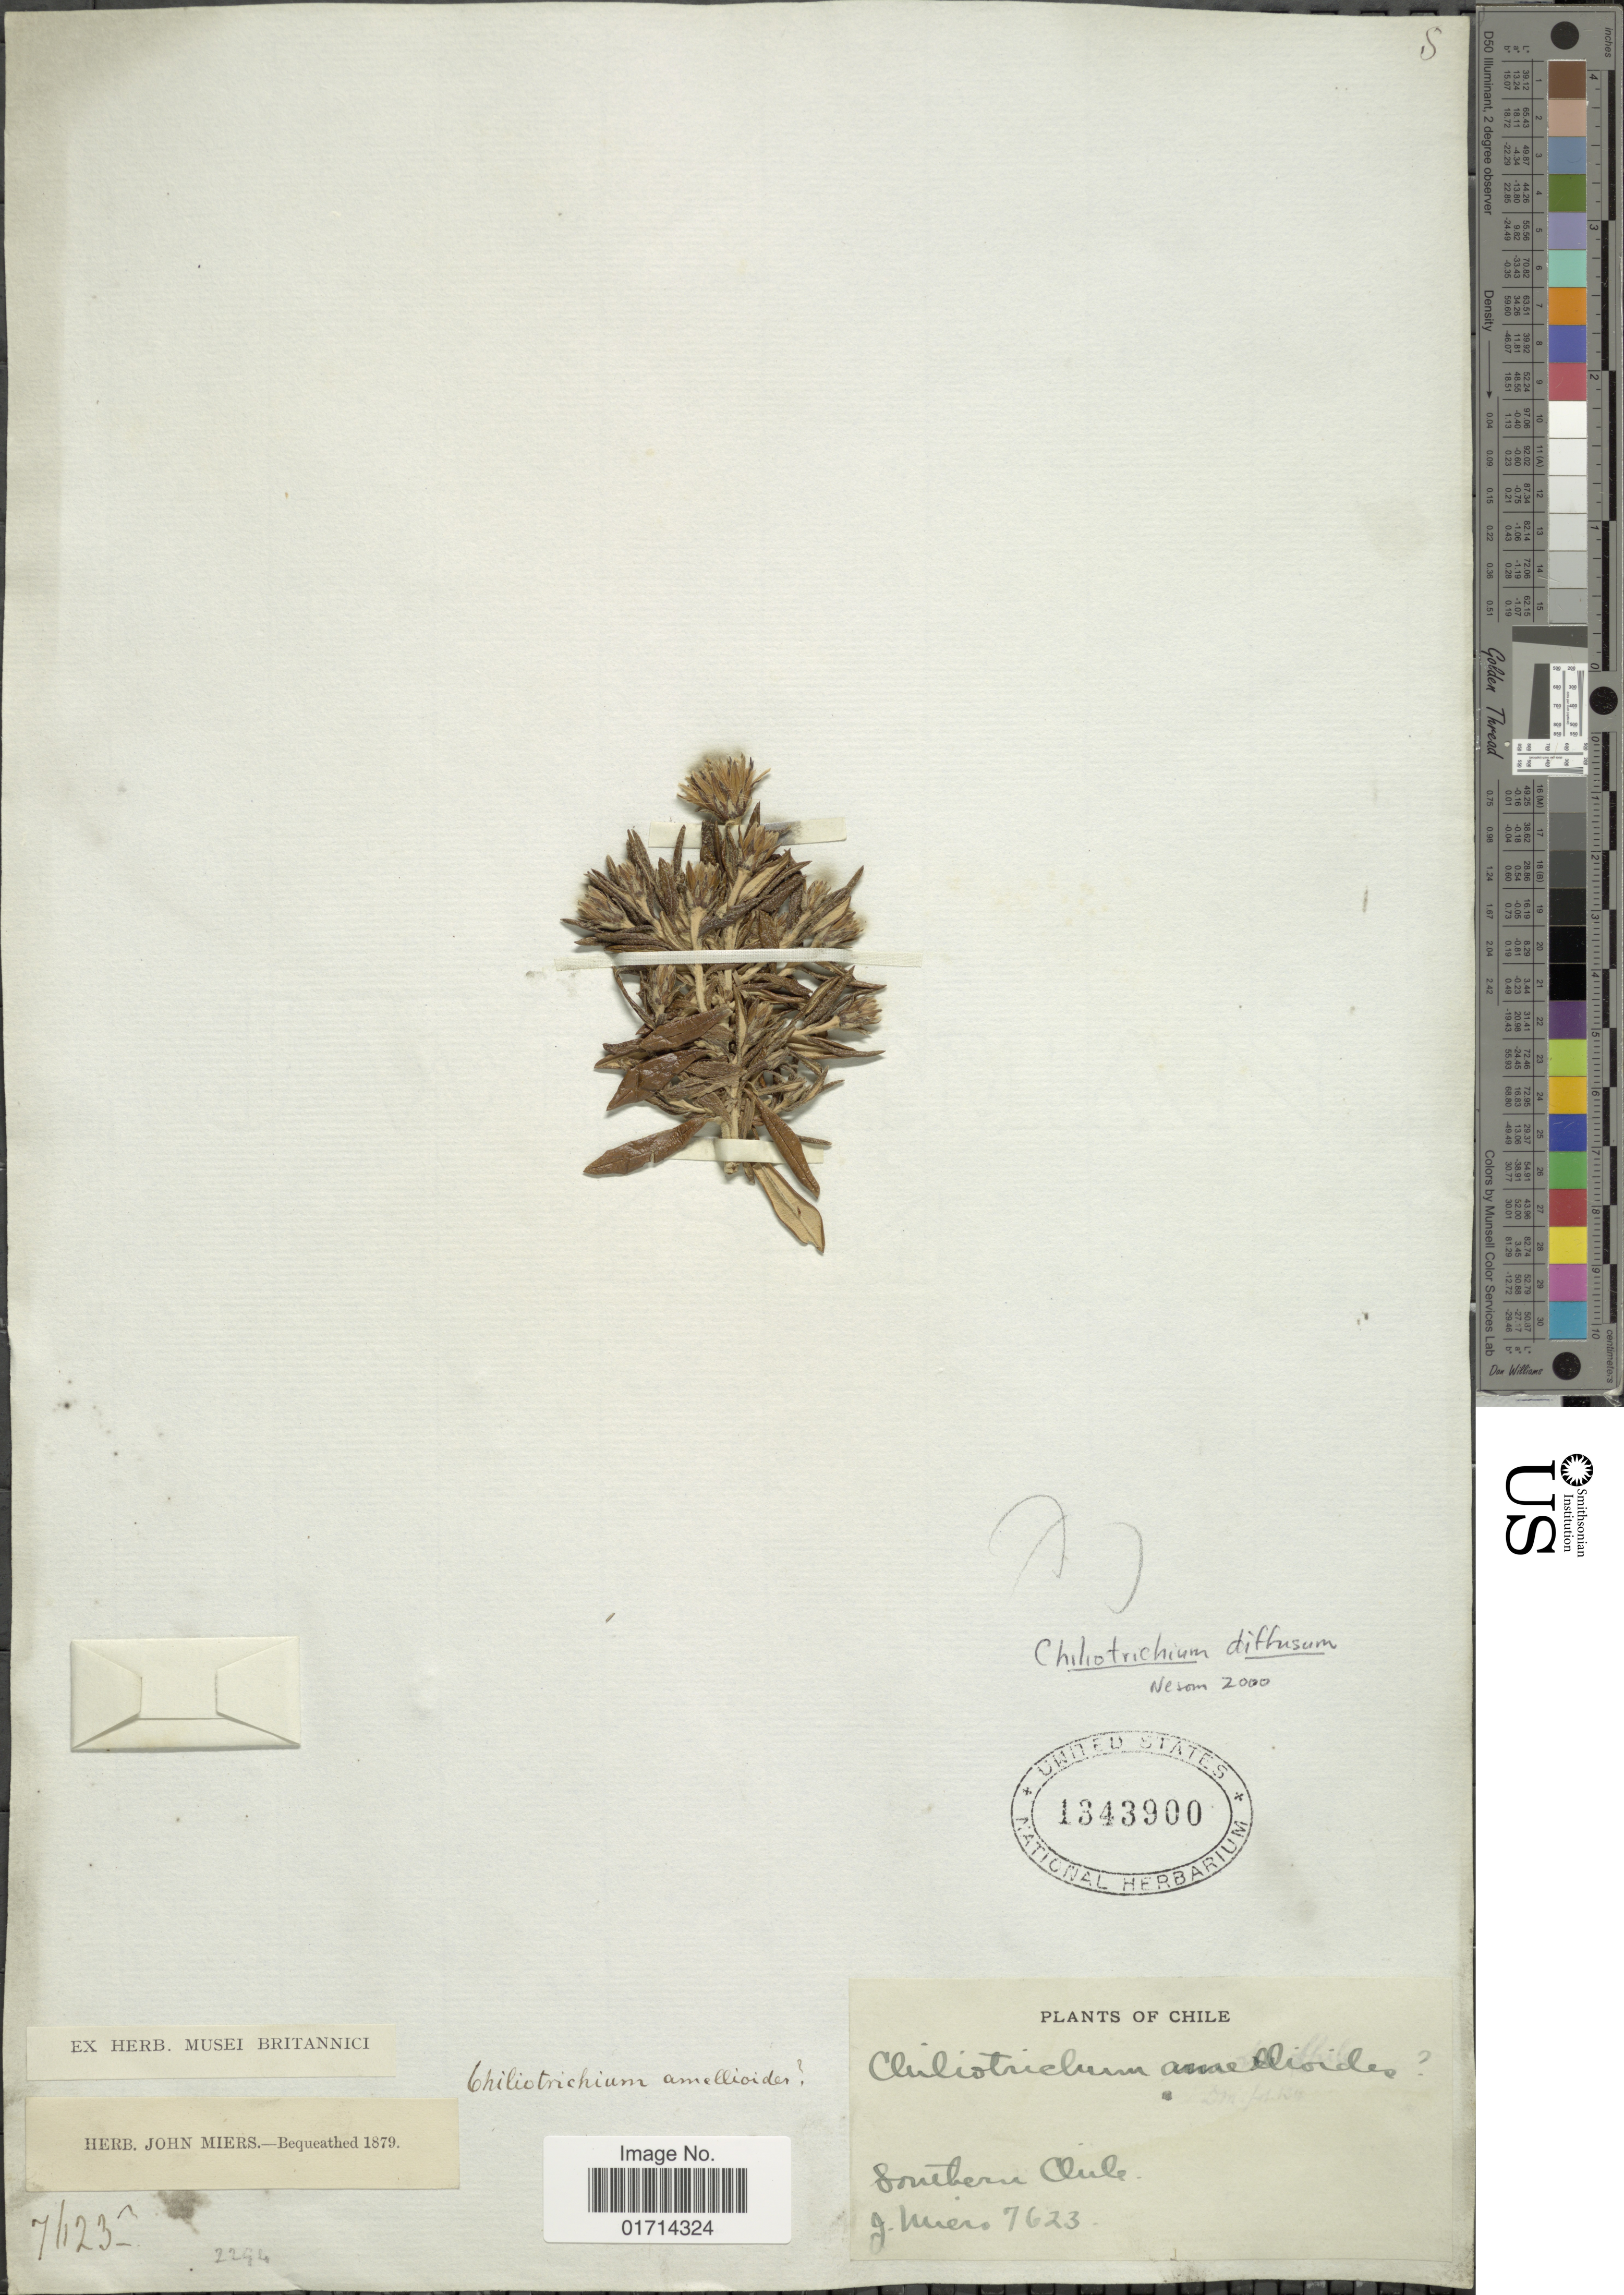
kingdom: Plantae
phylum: Tracheophyta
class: Magnoliopsida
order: Asterales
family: Asteraceae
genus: Chiliotrichum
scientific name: Chiliotrichum diffusum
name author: (G. Forst.) Kuntze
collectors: J. Miers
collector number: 7623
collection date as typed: Transcribed d/m/y: 7/1/23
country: Chile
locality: Southern Chile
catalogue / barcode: US 13439000